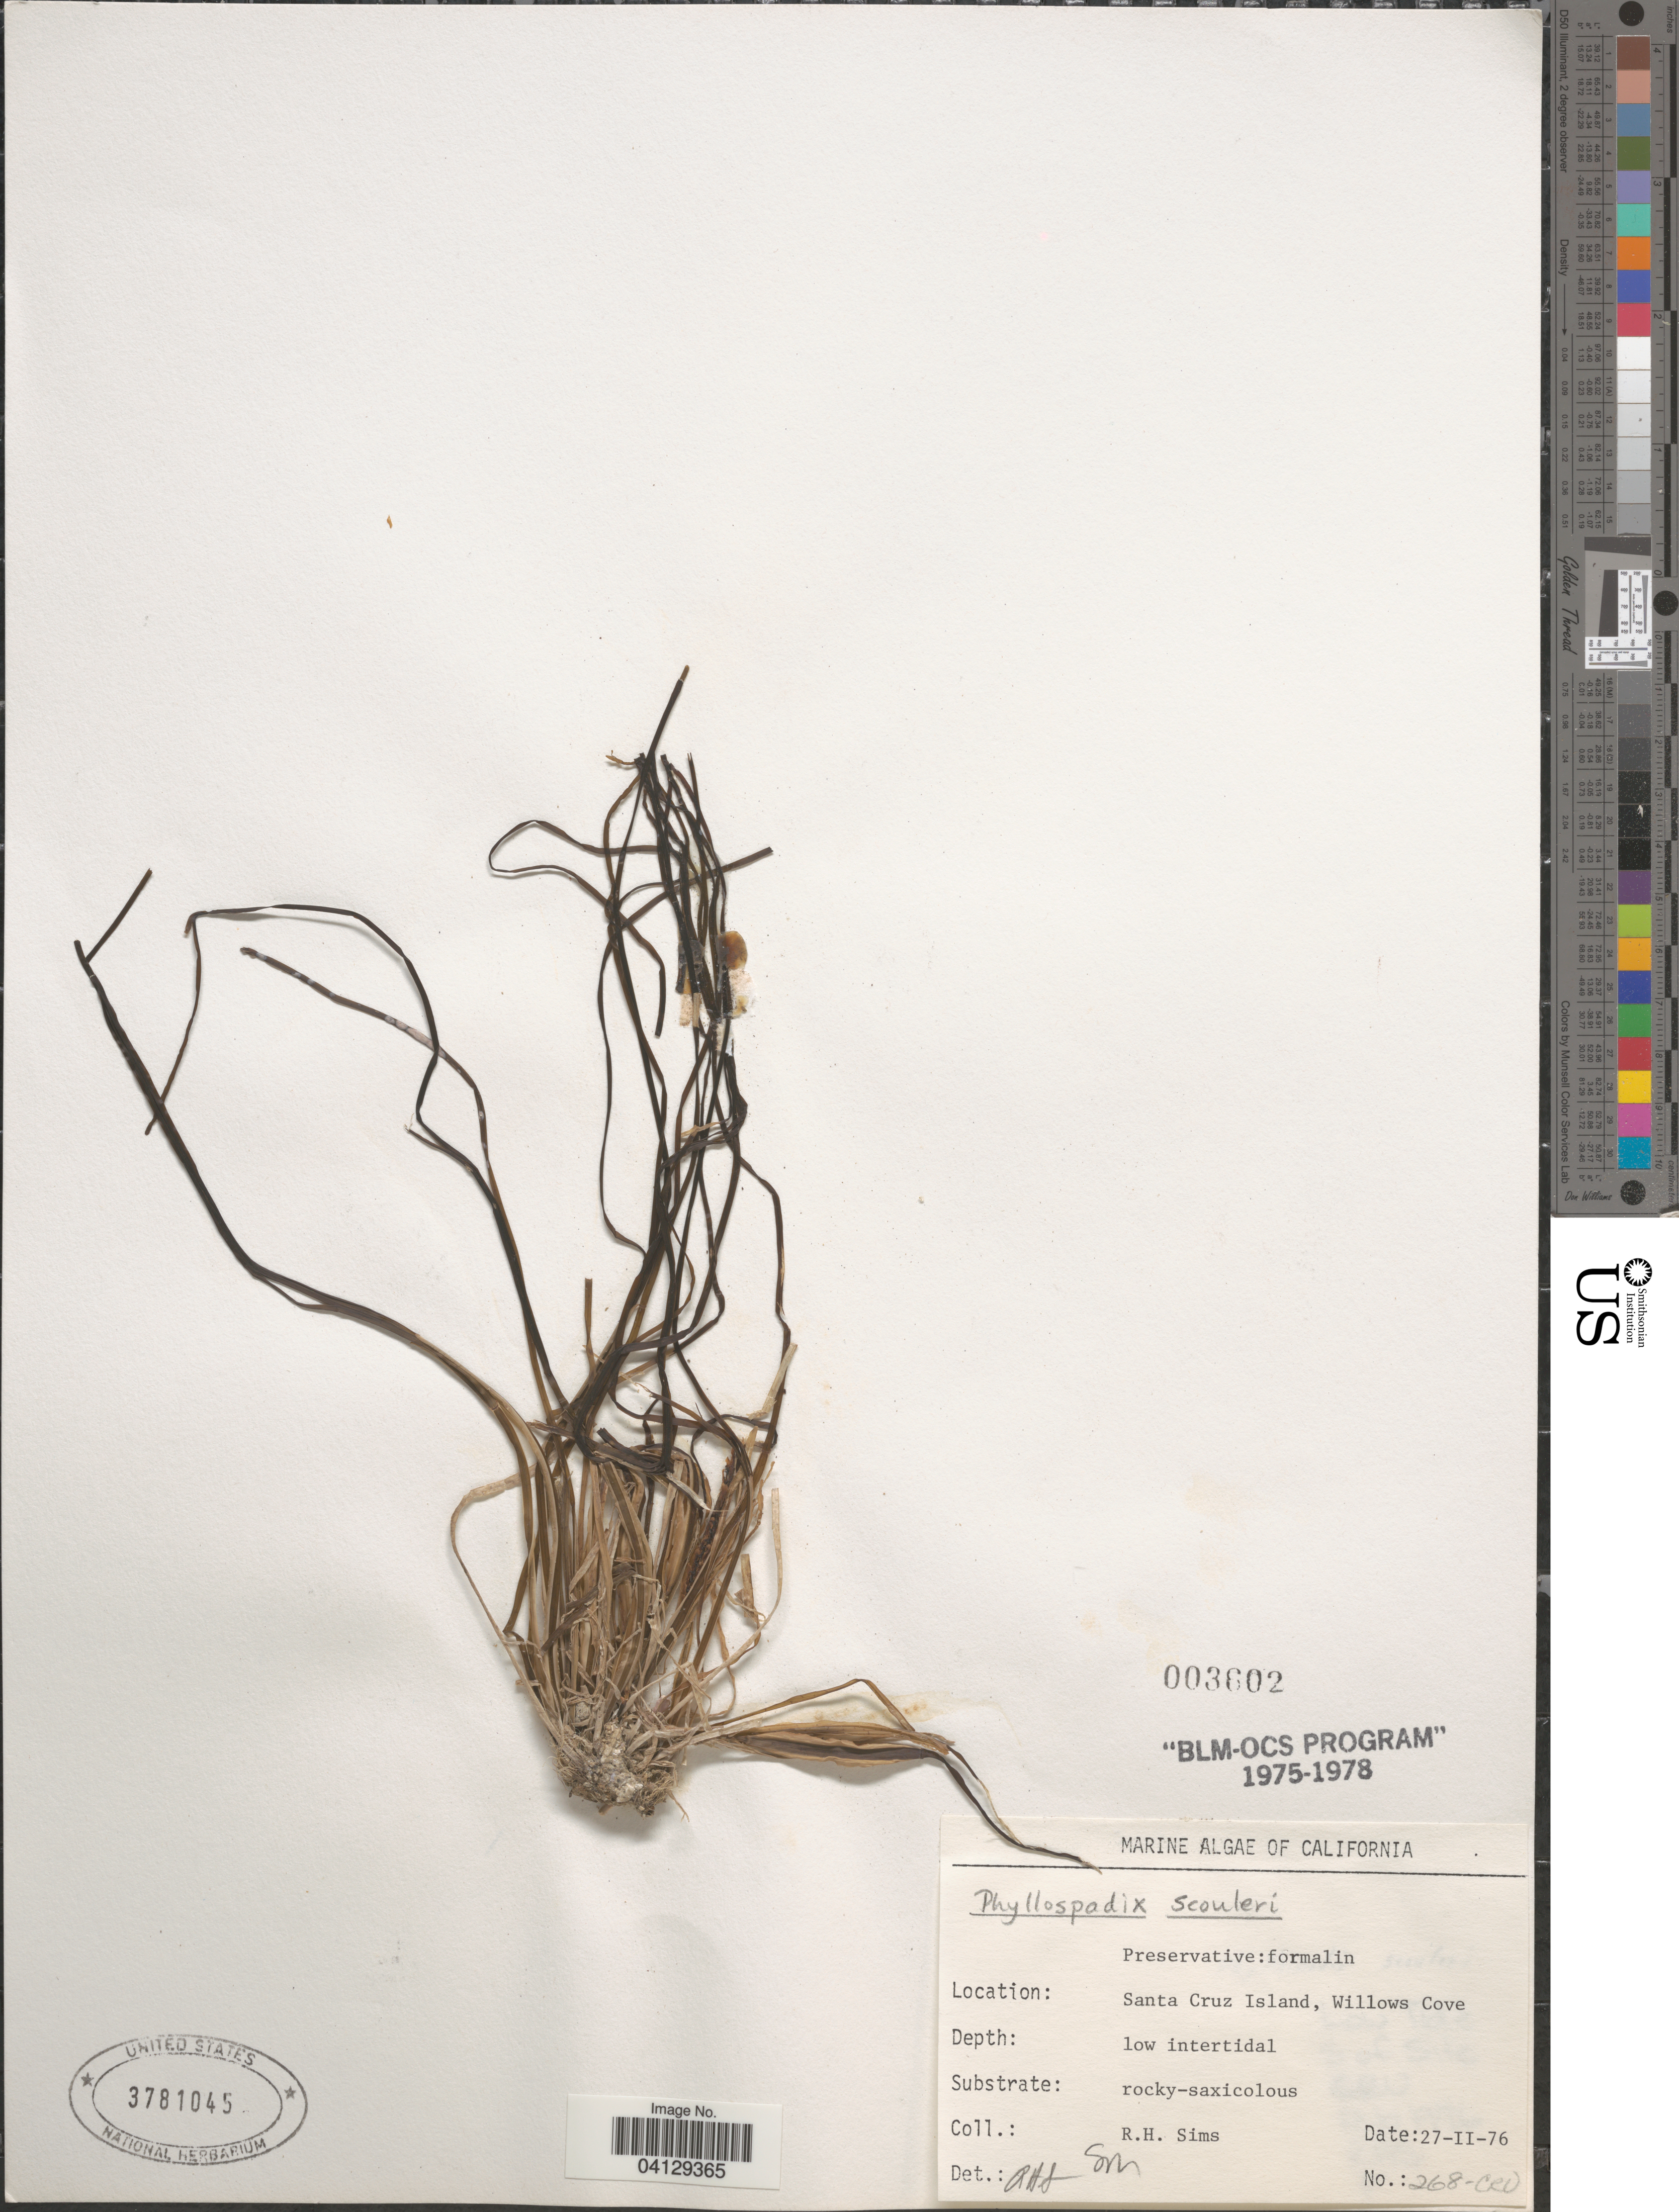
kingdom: Plantae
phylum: Tracheophyta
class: Liliopsida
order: Alismatales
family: Zosteraceae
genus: Phyllospadix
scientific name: Phyllospadix scouleri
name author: Hook.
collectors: R. H. Sims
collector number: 268-CRD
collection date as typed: Transcribed d/m/y: 27/2/76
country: United States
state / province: California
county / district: Santa Barbara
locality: Santa Cruz Island, Willows Cove.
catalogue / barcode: US 3781045